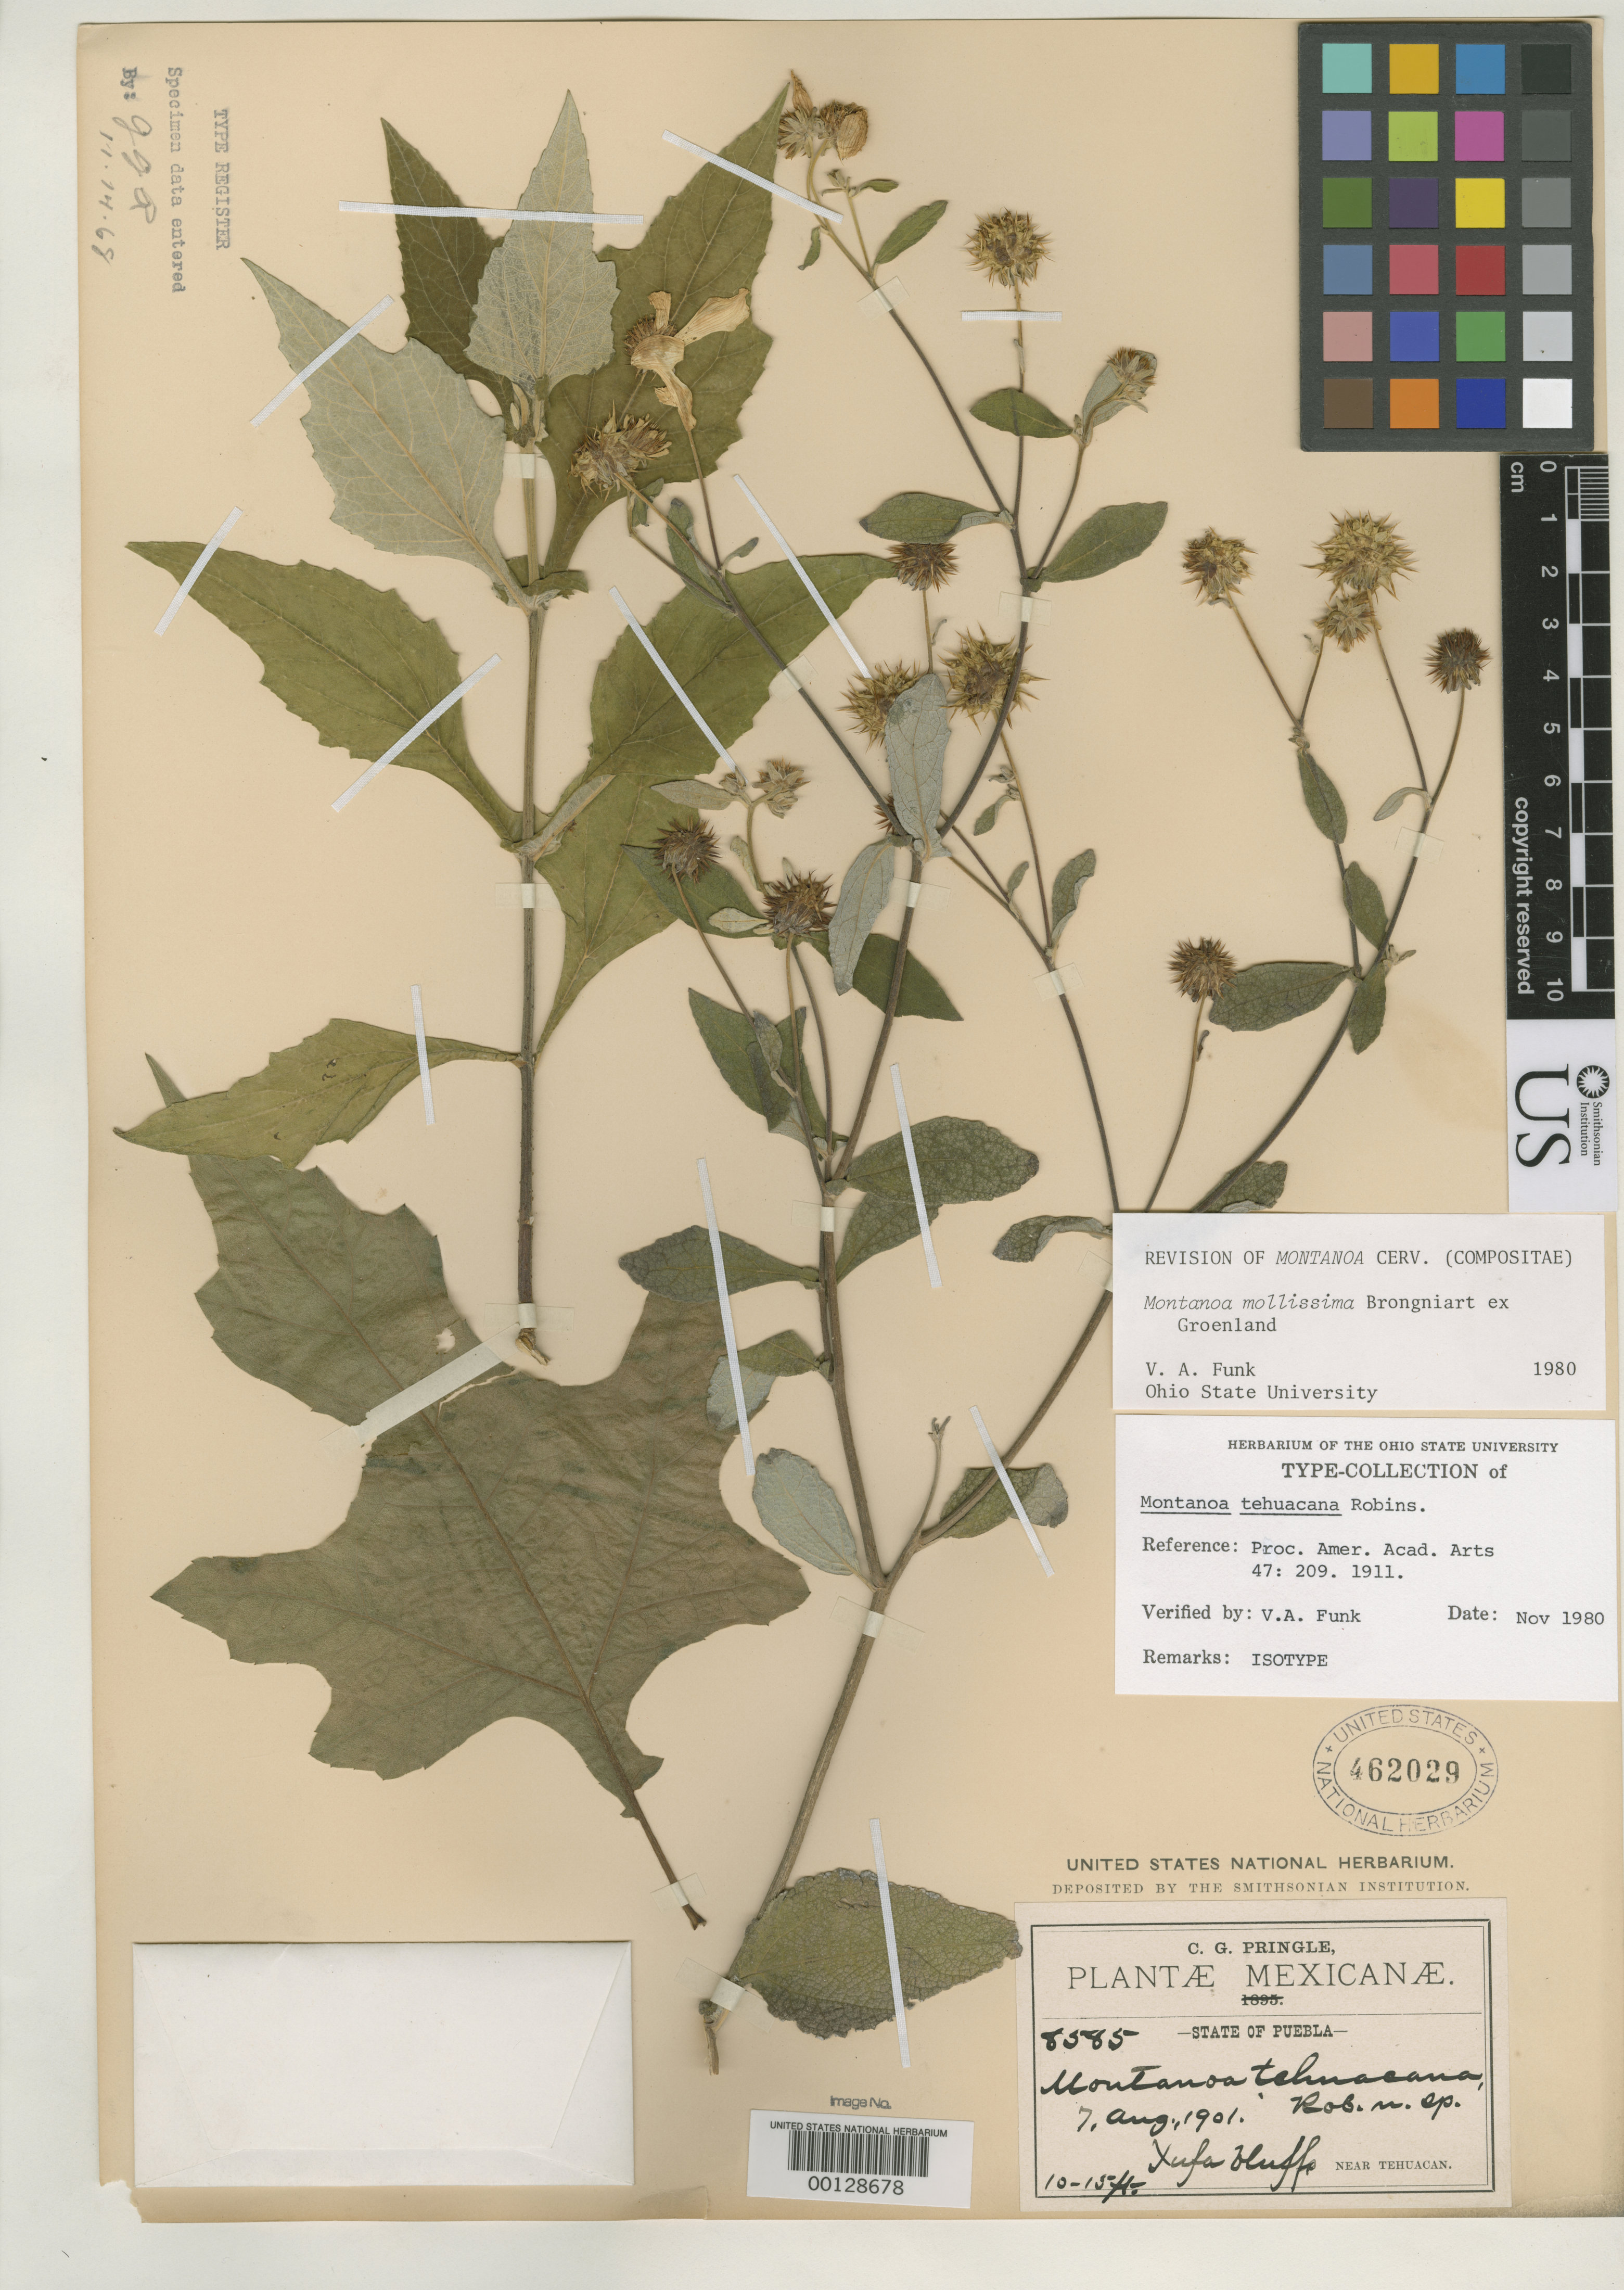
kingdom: Plantae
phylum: Tracheophyta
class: Magnoliopsida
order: Asterales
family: Asteraceae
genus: Montanoa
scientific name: Montanoa tehuacana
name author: B.L. Rob.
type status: Isotype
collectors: C. G. Pringle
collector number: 8585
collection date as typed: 07 Aug 1901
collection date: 1901-08-07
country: Mexico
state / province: Puebla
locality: Near Tehuacan.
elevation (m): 1680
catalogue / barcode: US 462029